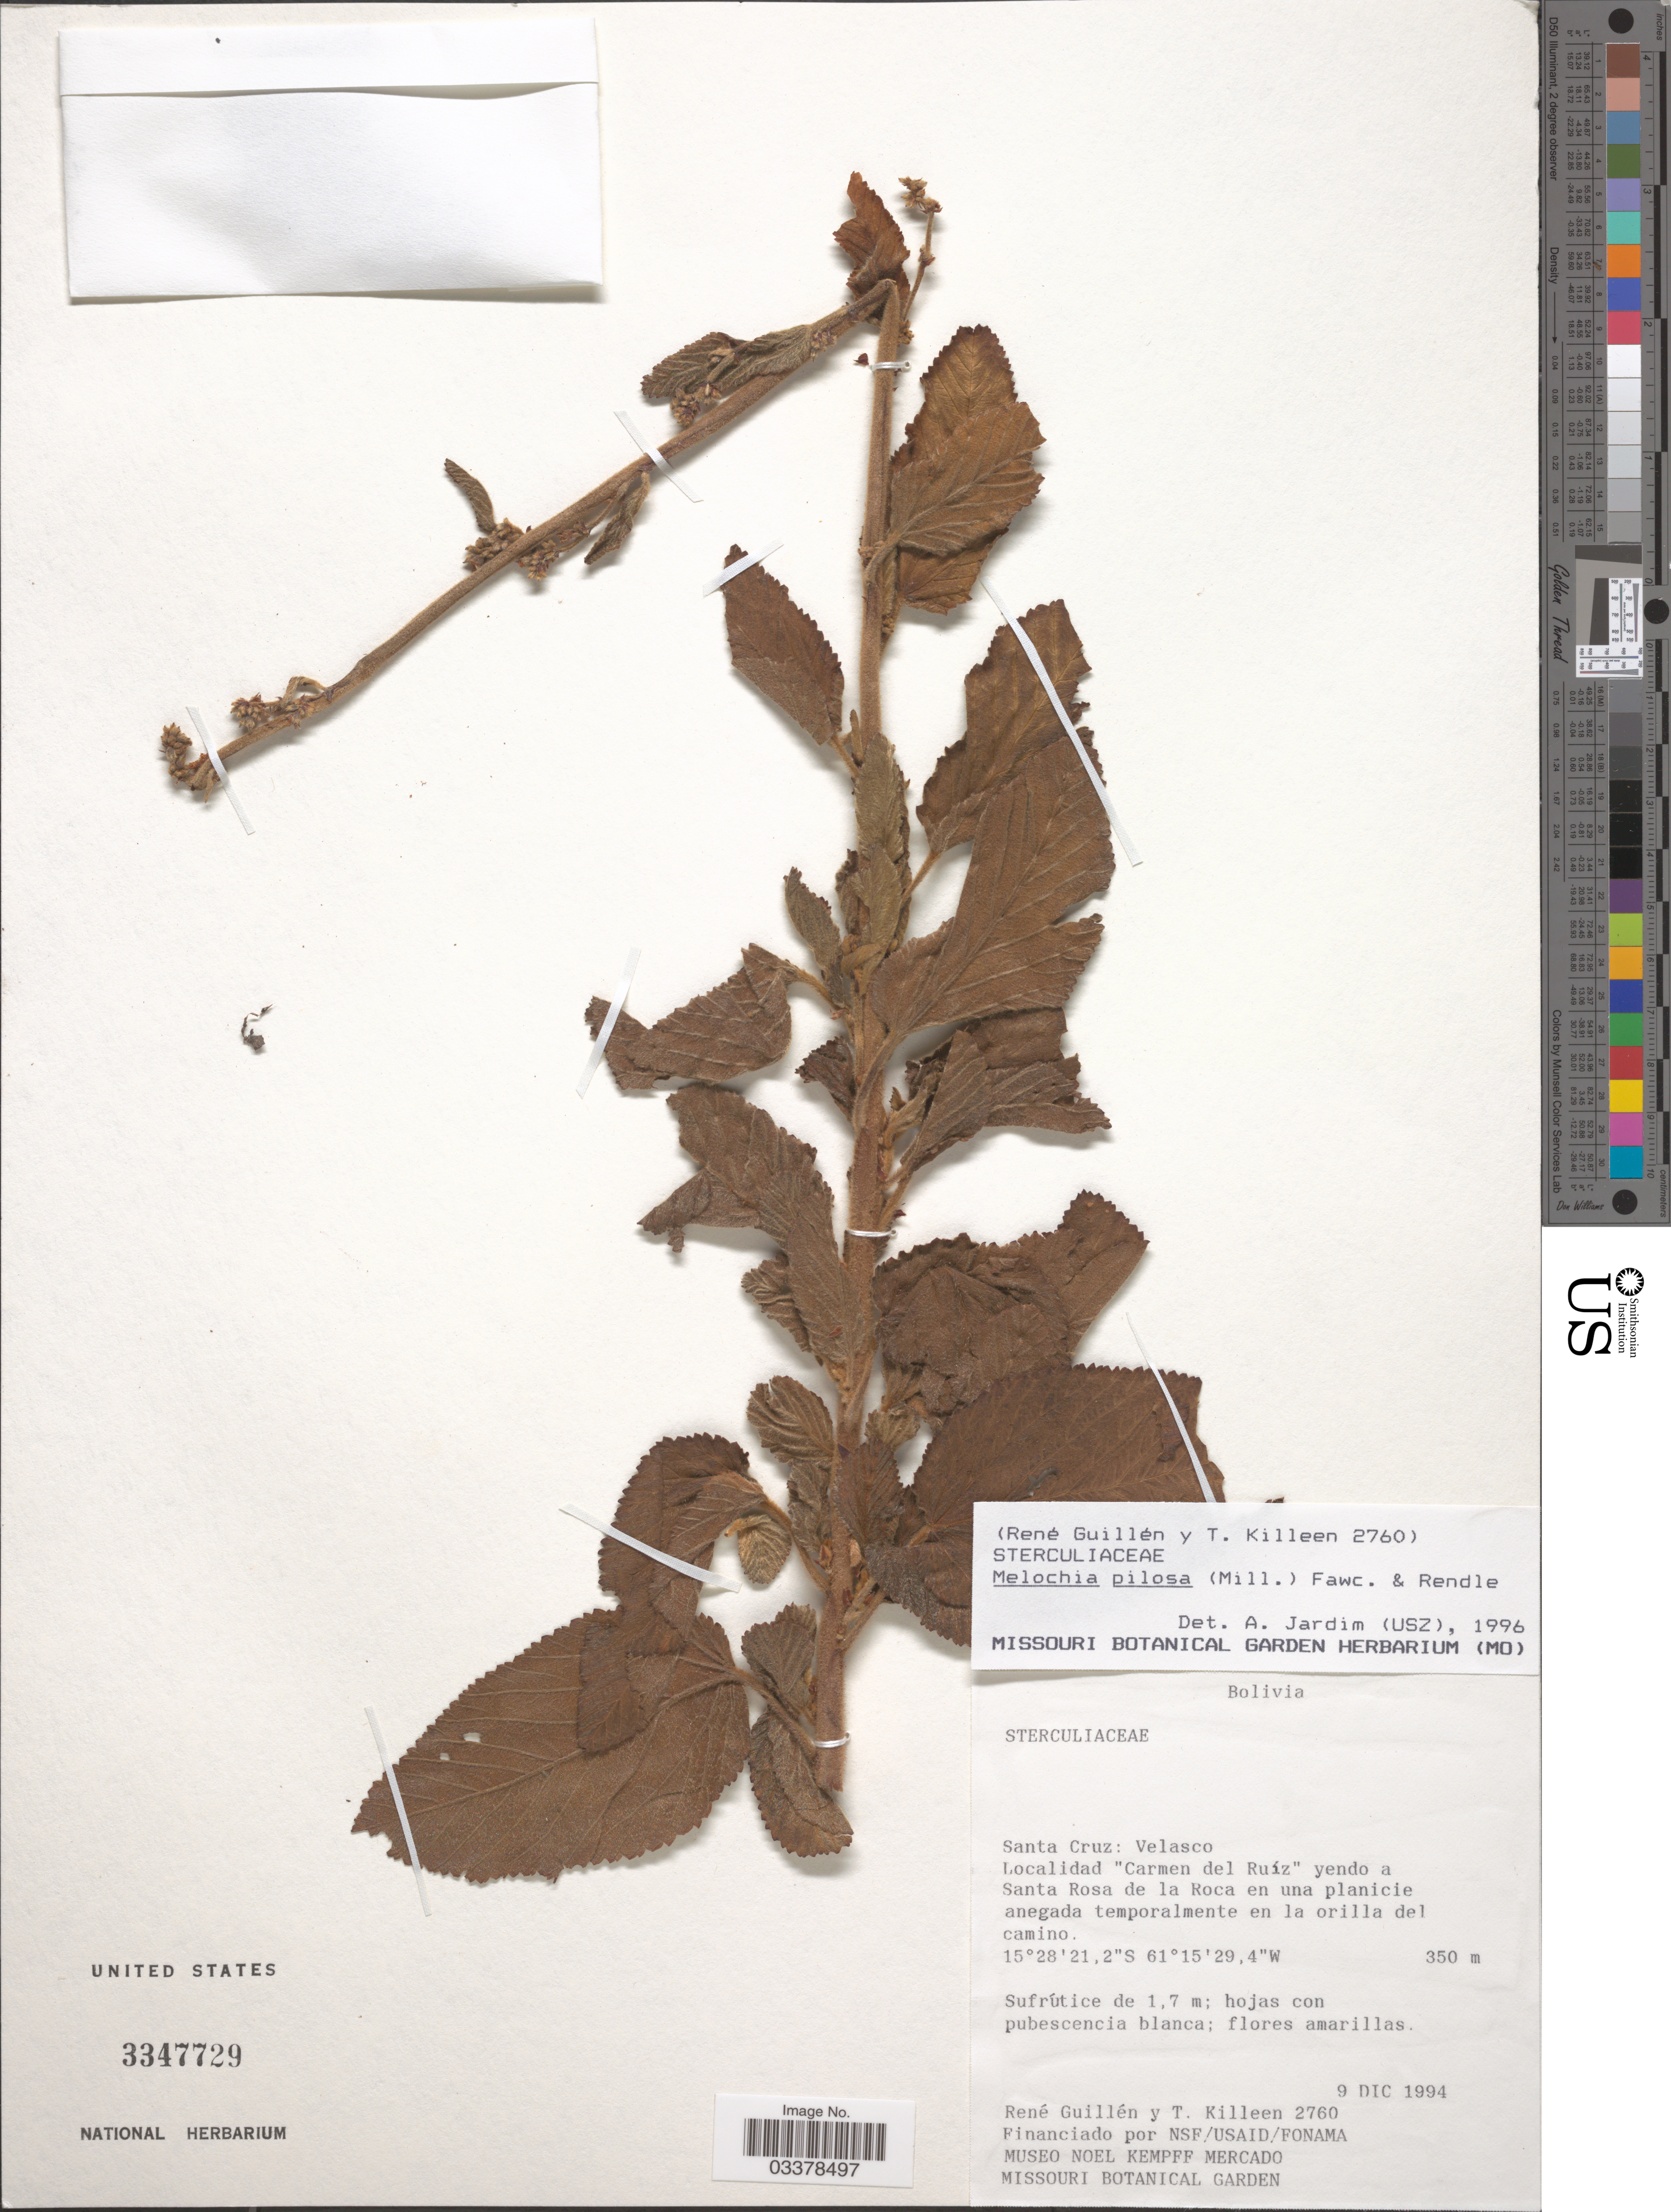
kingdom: Plantae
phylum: Tracheophyta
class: Magnoliopsida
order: Malvales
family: Malvaceae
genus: Melochia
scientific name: Melochia pilosa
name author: (Mill.) Fawc. & Rendle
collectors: R. Guillen & T. J. Killeen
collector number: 2760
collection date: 1994-12-09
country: Bolivia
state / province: Santa Cruz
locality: Velasco. "Carmen del Ruíz" yendo a Santa Rosa de la Roca en una planicie anegada temporalmente en la orilla del camino.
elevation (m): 350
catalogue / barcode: US 3347729